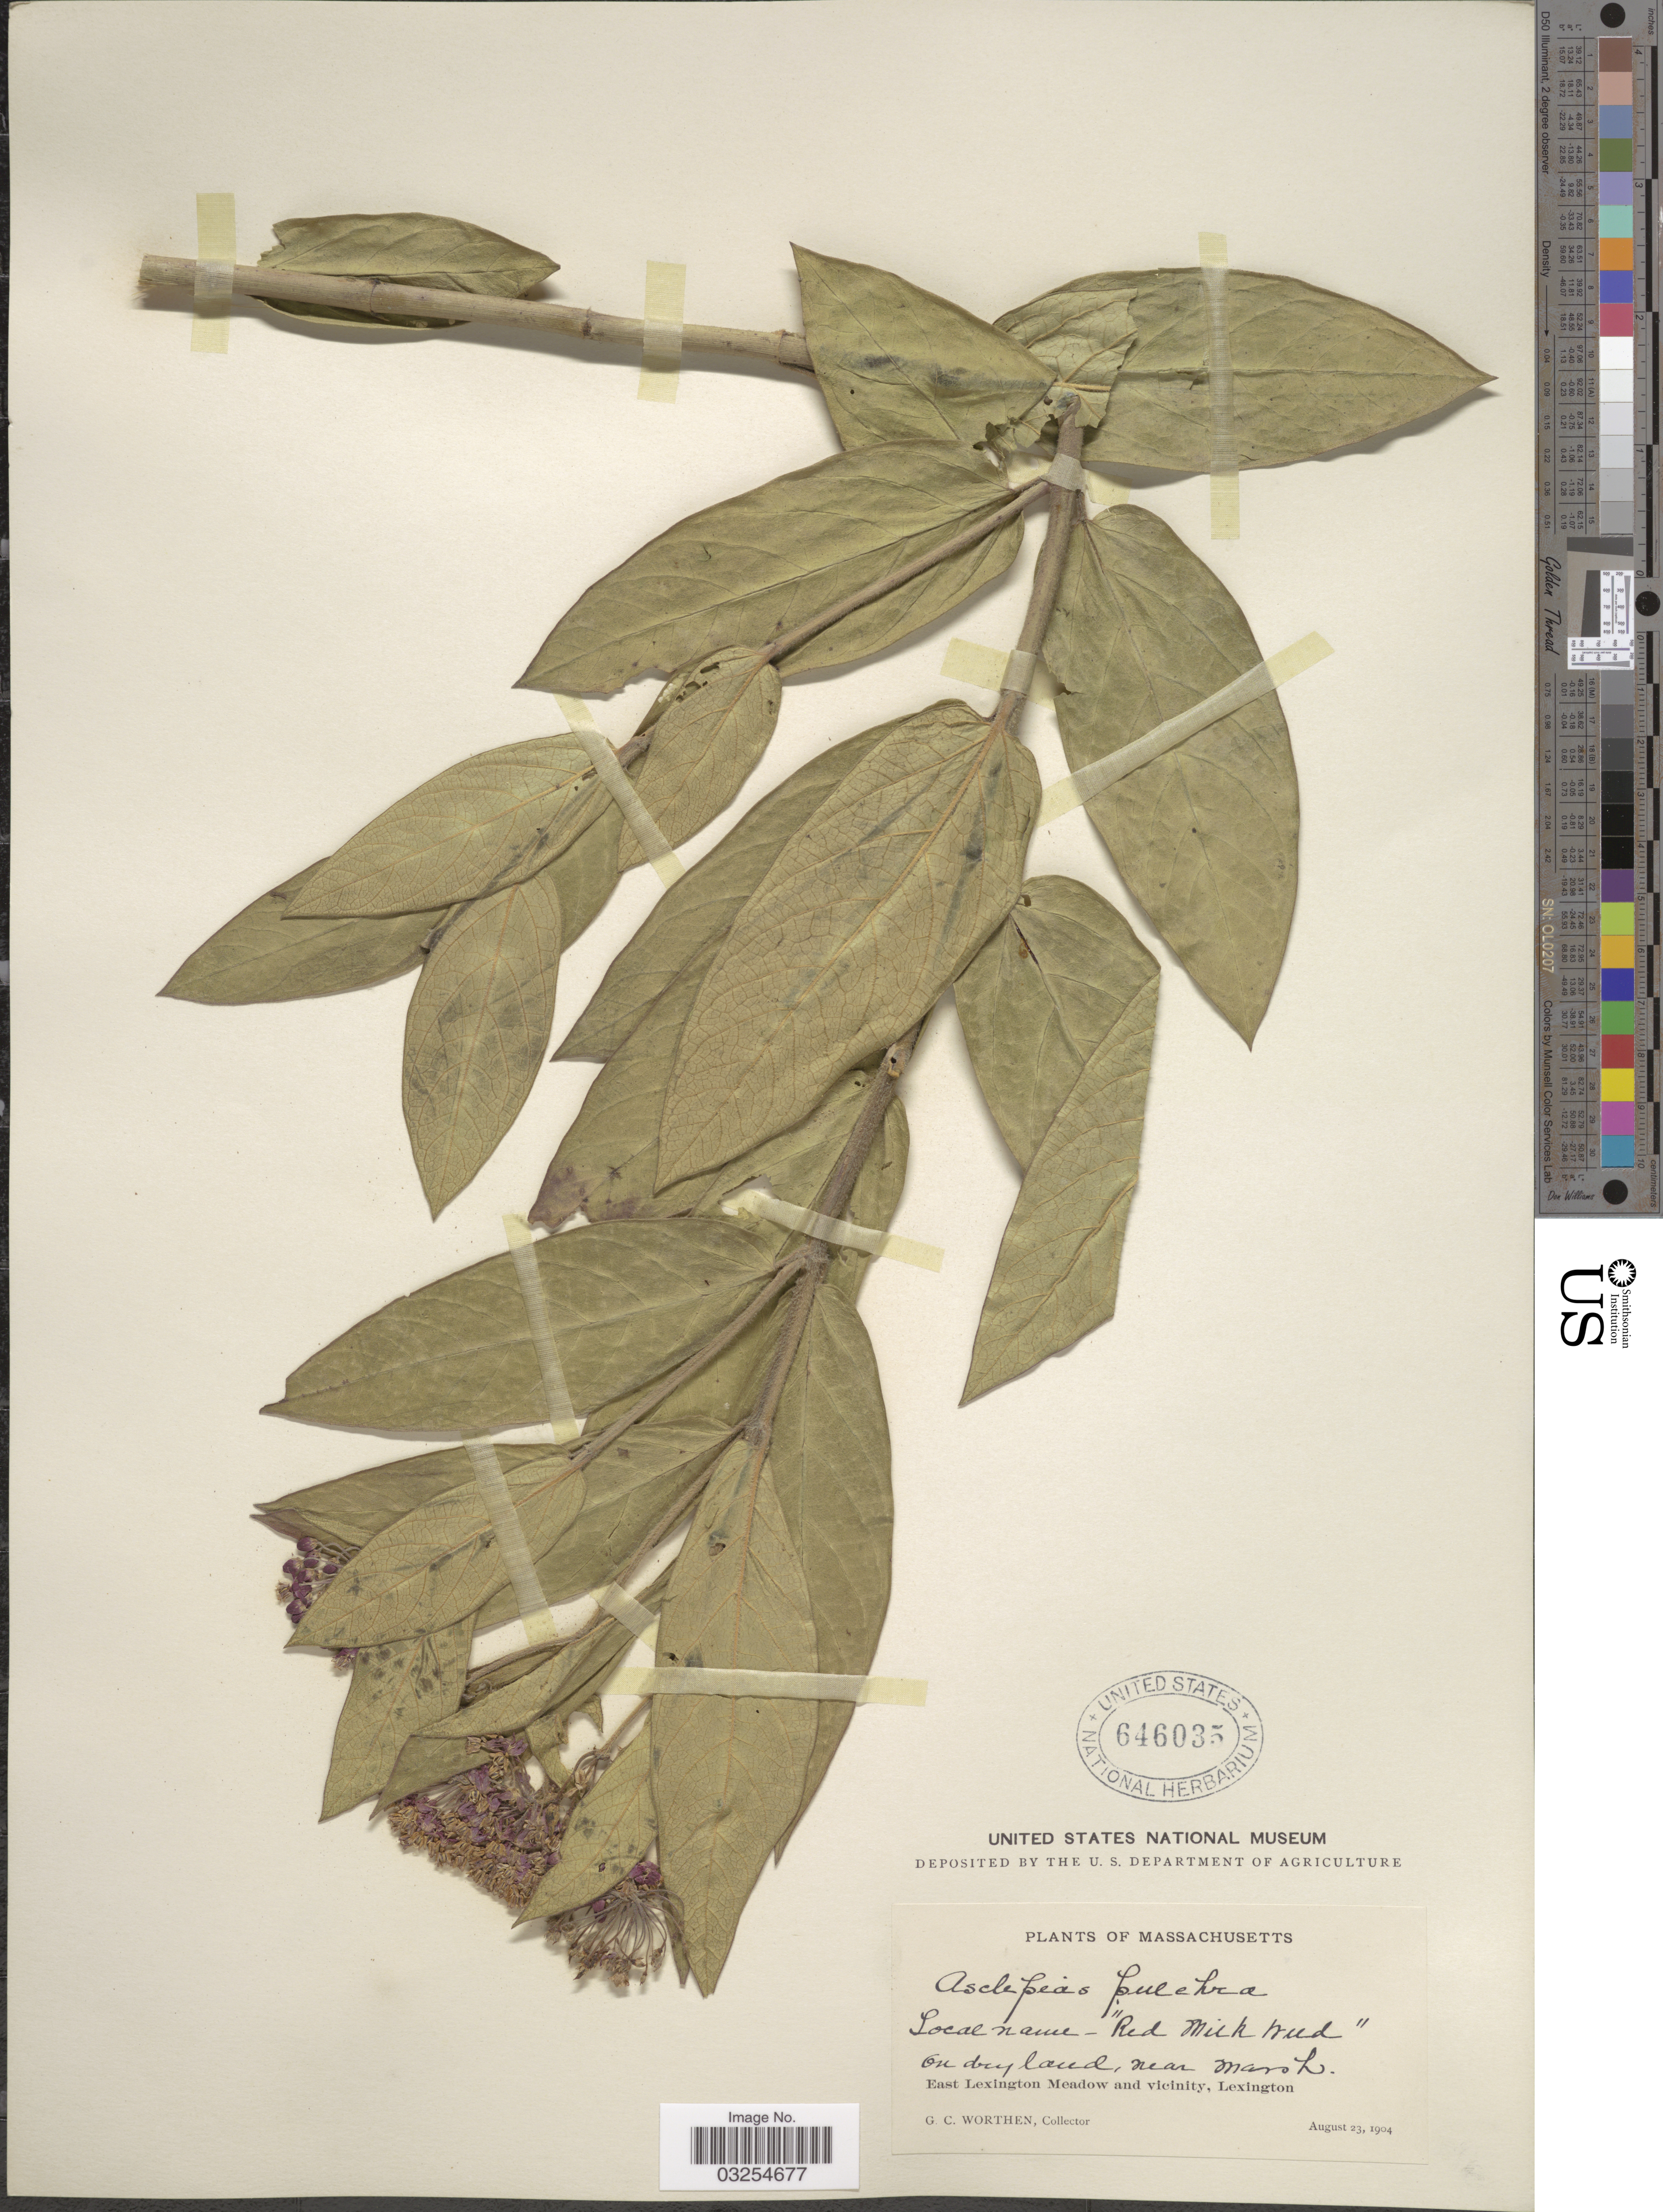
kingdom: Plantae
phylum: Tracheophyta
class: Magnoliopsida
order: Gentianales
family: Apocynaceae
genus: Asclepias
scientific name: Asclepias incarnata subsp. pulchra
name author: (Ehrh. ex Willd.) Woodson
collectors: G. Worthen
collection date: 1904-08-23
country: United States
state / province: Massachusetts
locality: On dry land, near marsh. East Lexington Meadow and vicinity, Lexington.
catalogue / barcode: US 646035